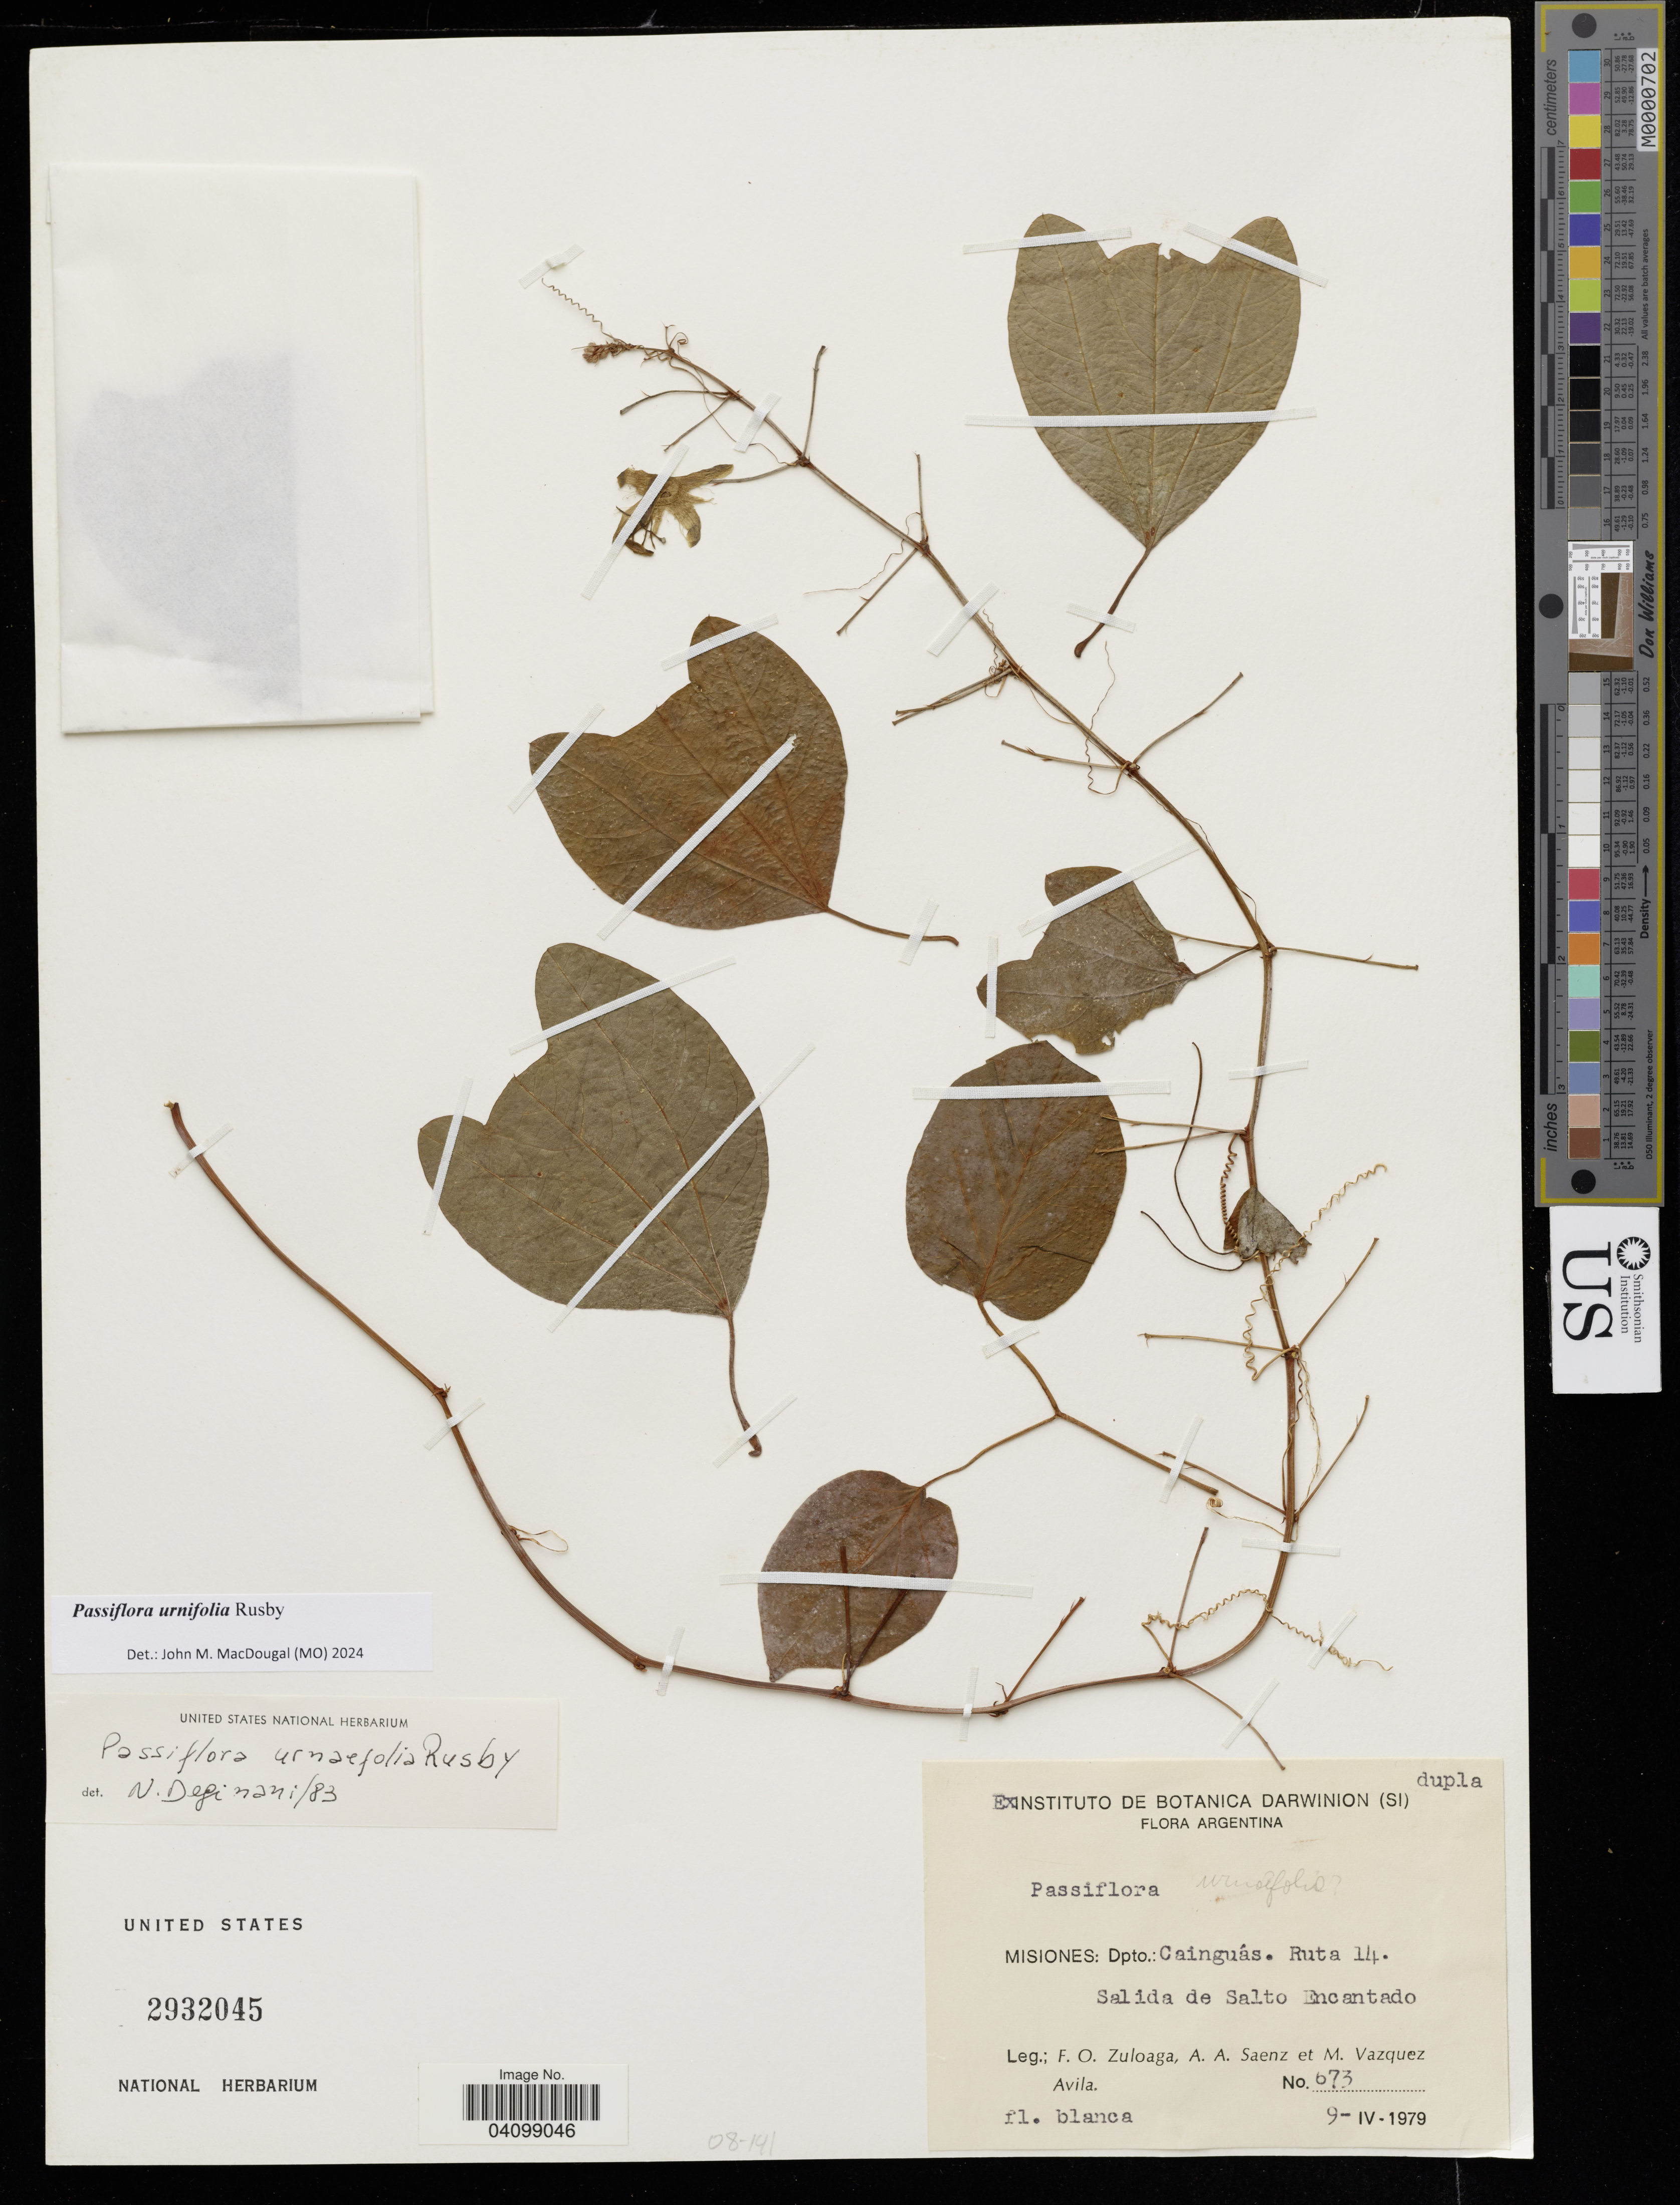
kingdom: Plantae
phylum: Tracheophyta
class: Magnoliopsida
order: Malpighiales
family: Passifloraceae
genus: Passiflora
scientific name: Passiflora urnifolia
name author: Rusby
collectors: F. O. Zuloaga, A. A. Saenz & M. Vásquez Avila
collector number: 673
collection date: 1979-04-09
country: Argentina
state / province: Misiones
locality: Dpto.: Cainguás. Ruta 14. Salida de Salto Encantado.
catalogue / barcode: US 2932045